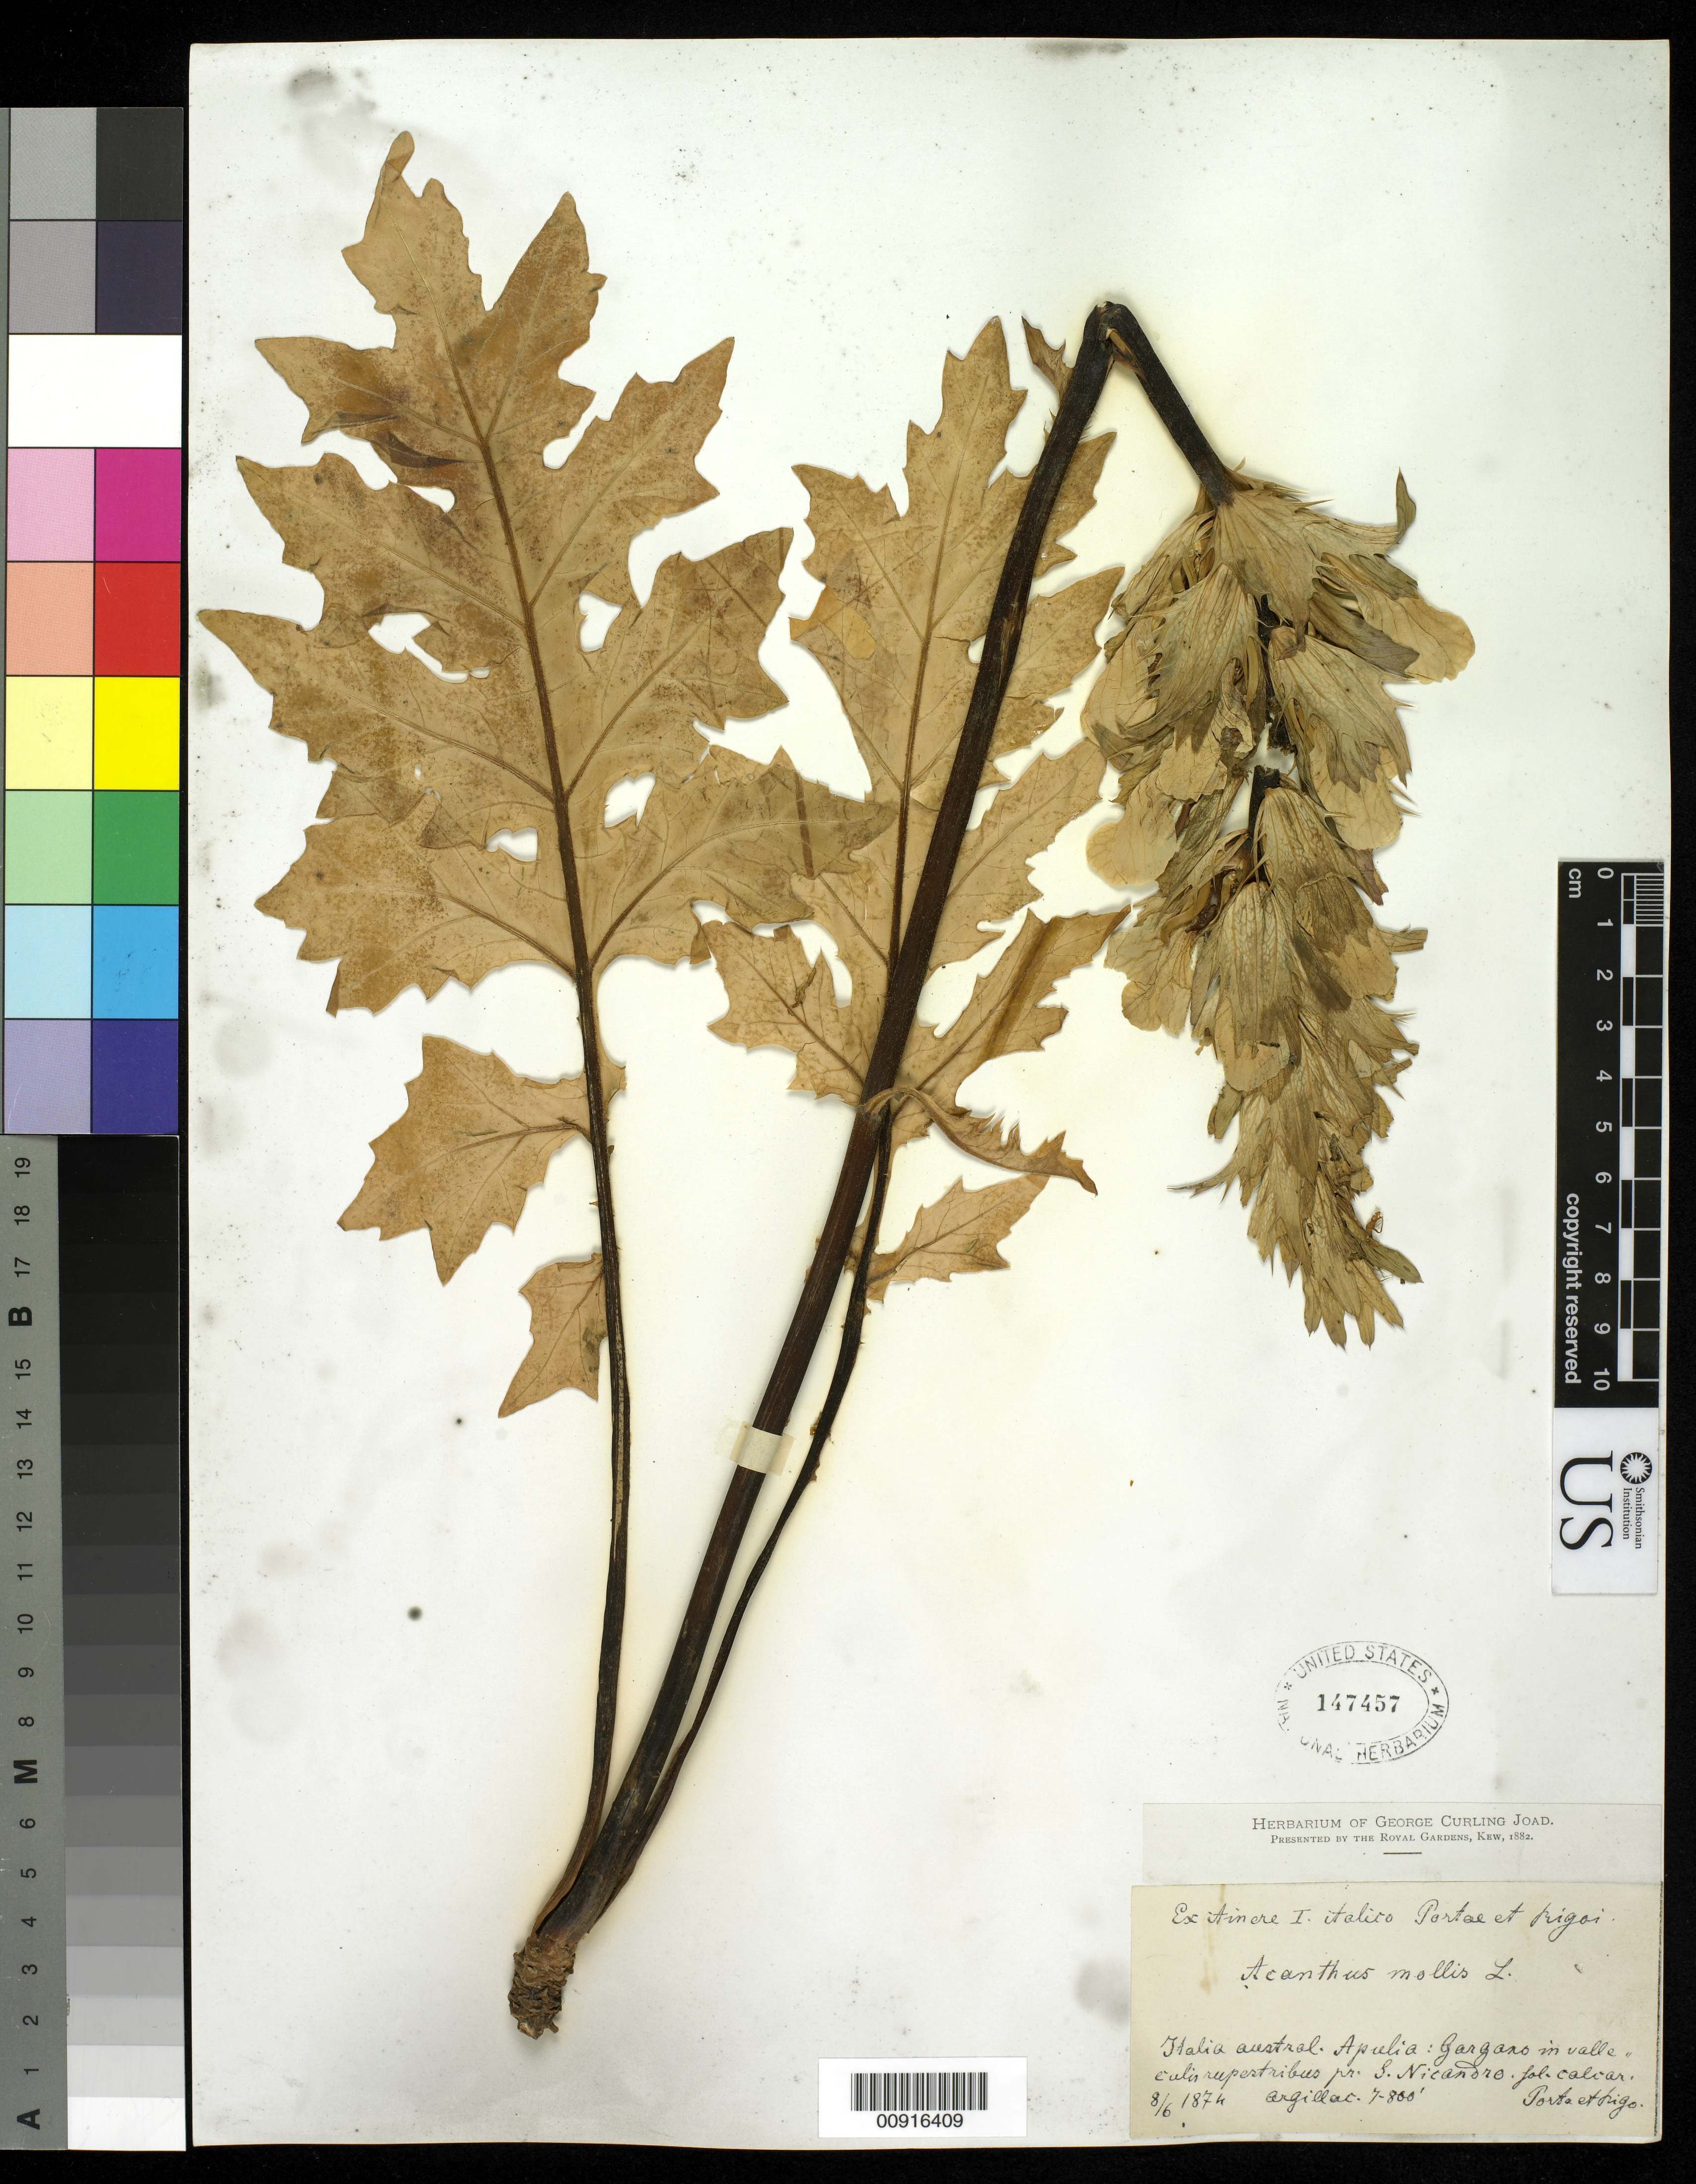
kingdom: Plantae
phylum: Tracheophyta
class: Magnoliopsida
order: Lamiales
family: Acanthaceae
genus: Acanthus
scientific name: Acanthus mollis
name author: L.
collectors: -- Porta & G. Rigo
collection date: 1874-06-08 or 1874-08-06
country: Italy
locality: Italia austral. Apulia: Gargano in valle culis ruprestris pr St. Nicandro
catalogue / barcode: US 147457